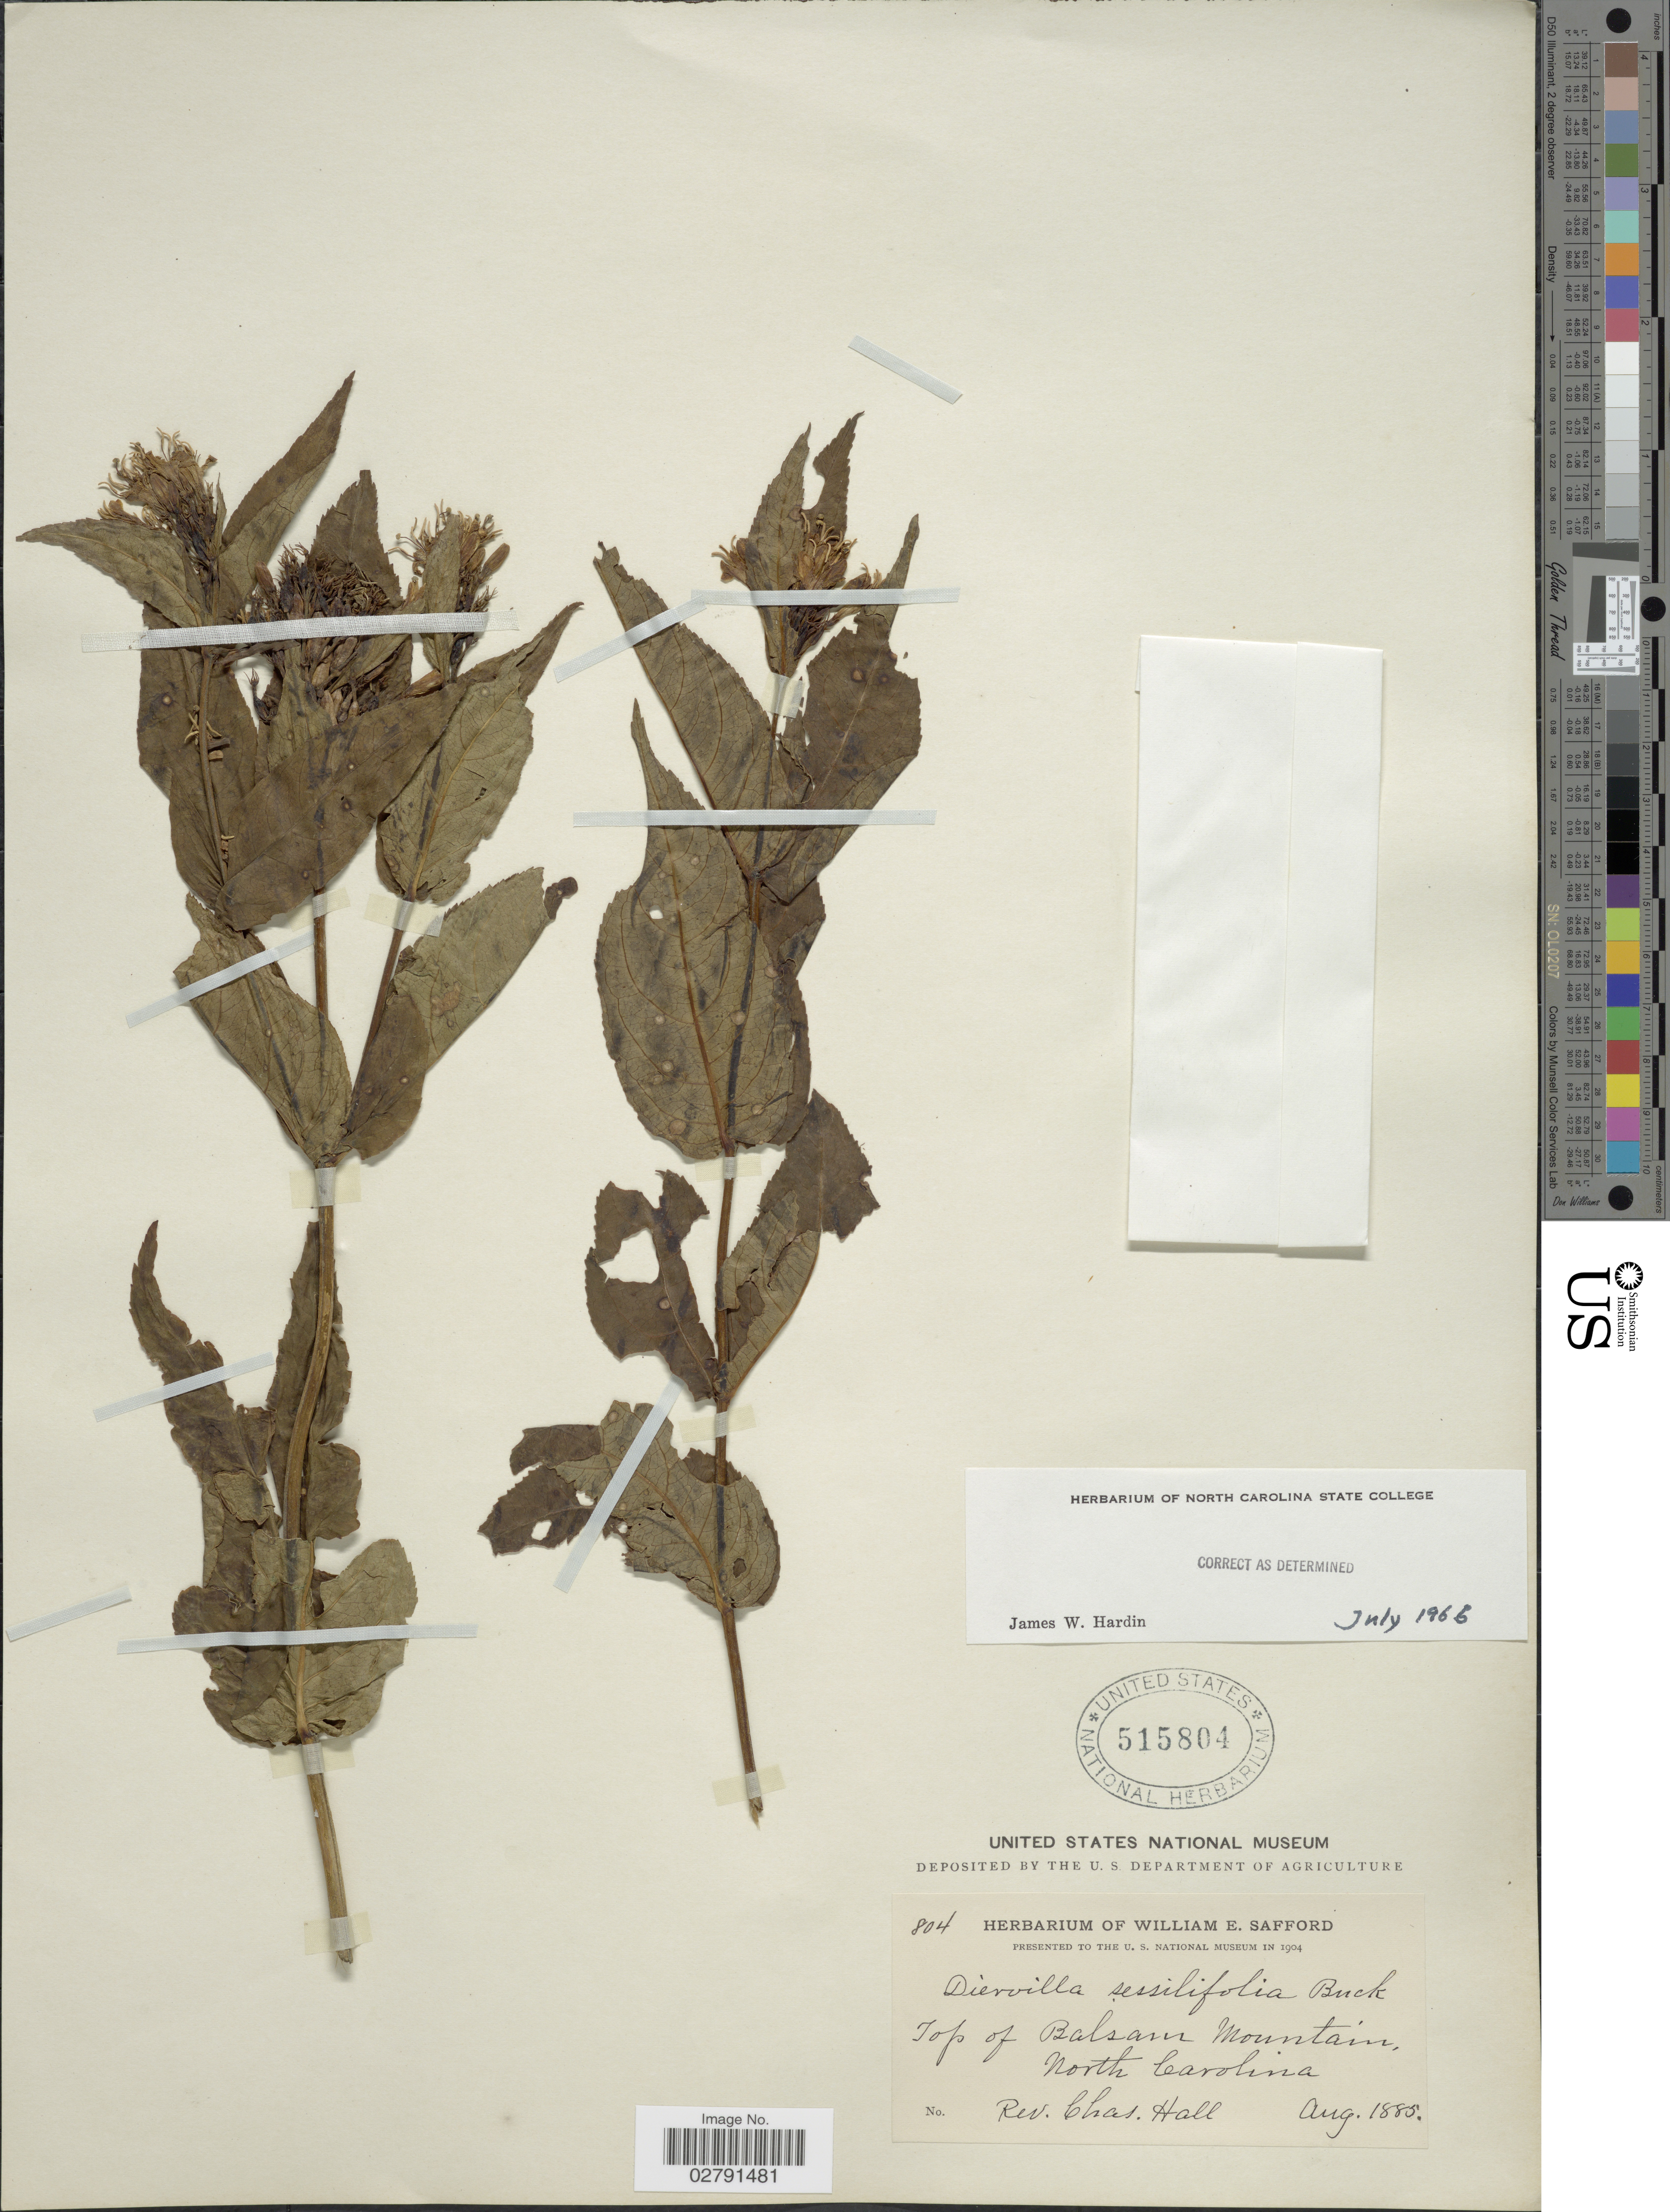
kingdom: Plantae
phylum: Tracheophyta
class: Magnoliopsida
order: Dipsacales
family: Caprifoliaceae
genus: Diervilla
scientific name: Diervilla sessilifolia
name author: Buckley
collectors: C. Hall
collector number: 804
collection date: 1885-08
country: United States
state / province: North Carolina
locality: Top of Balsam Mountain.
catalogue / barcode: US 515804